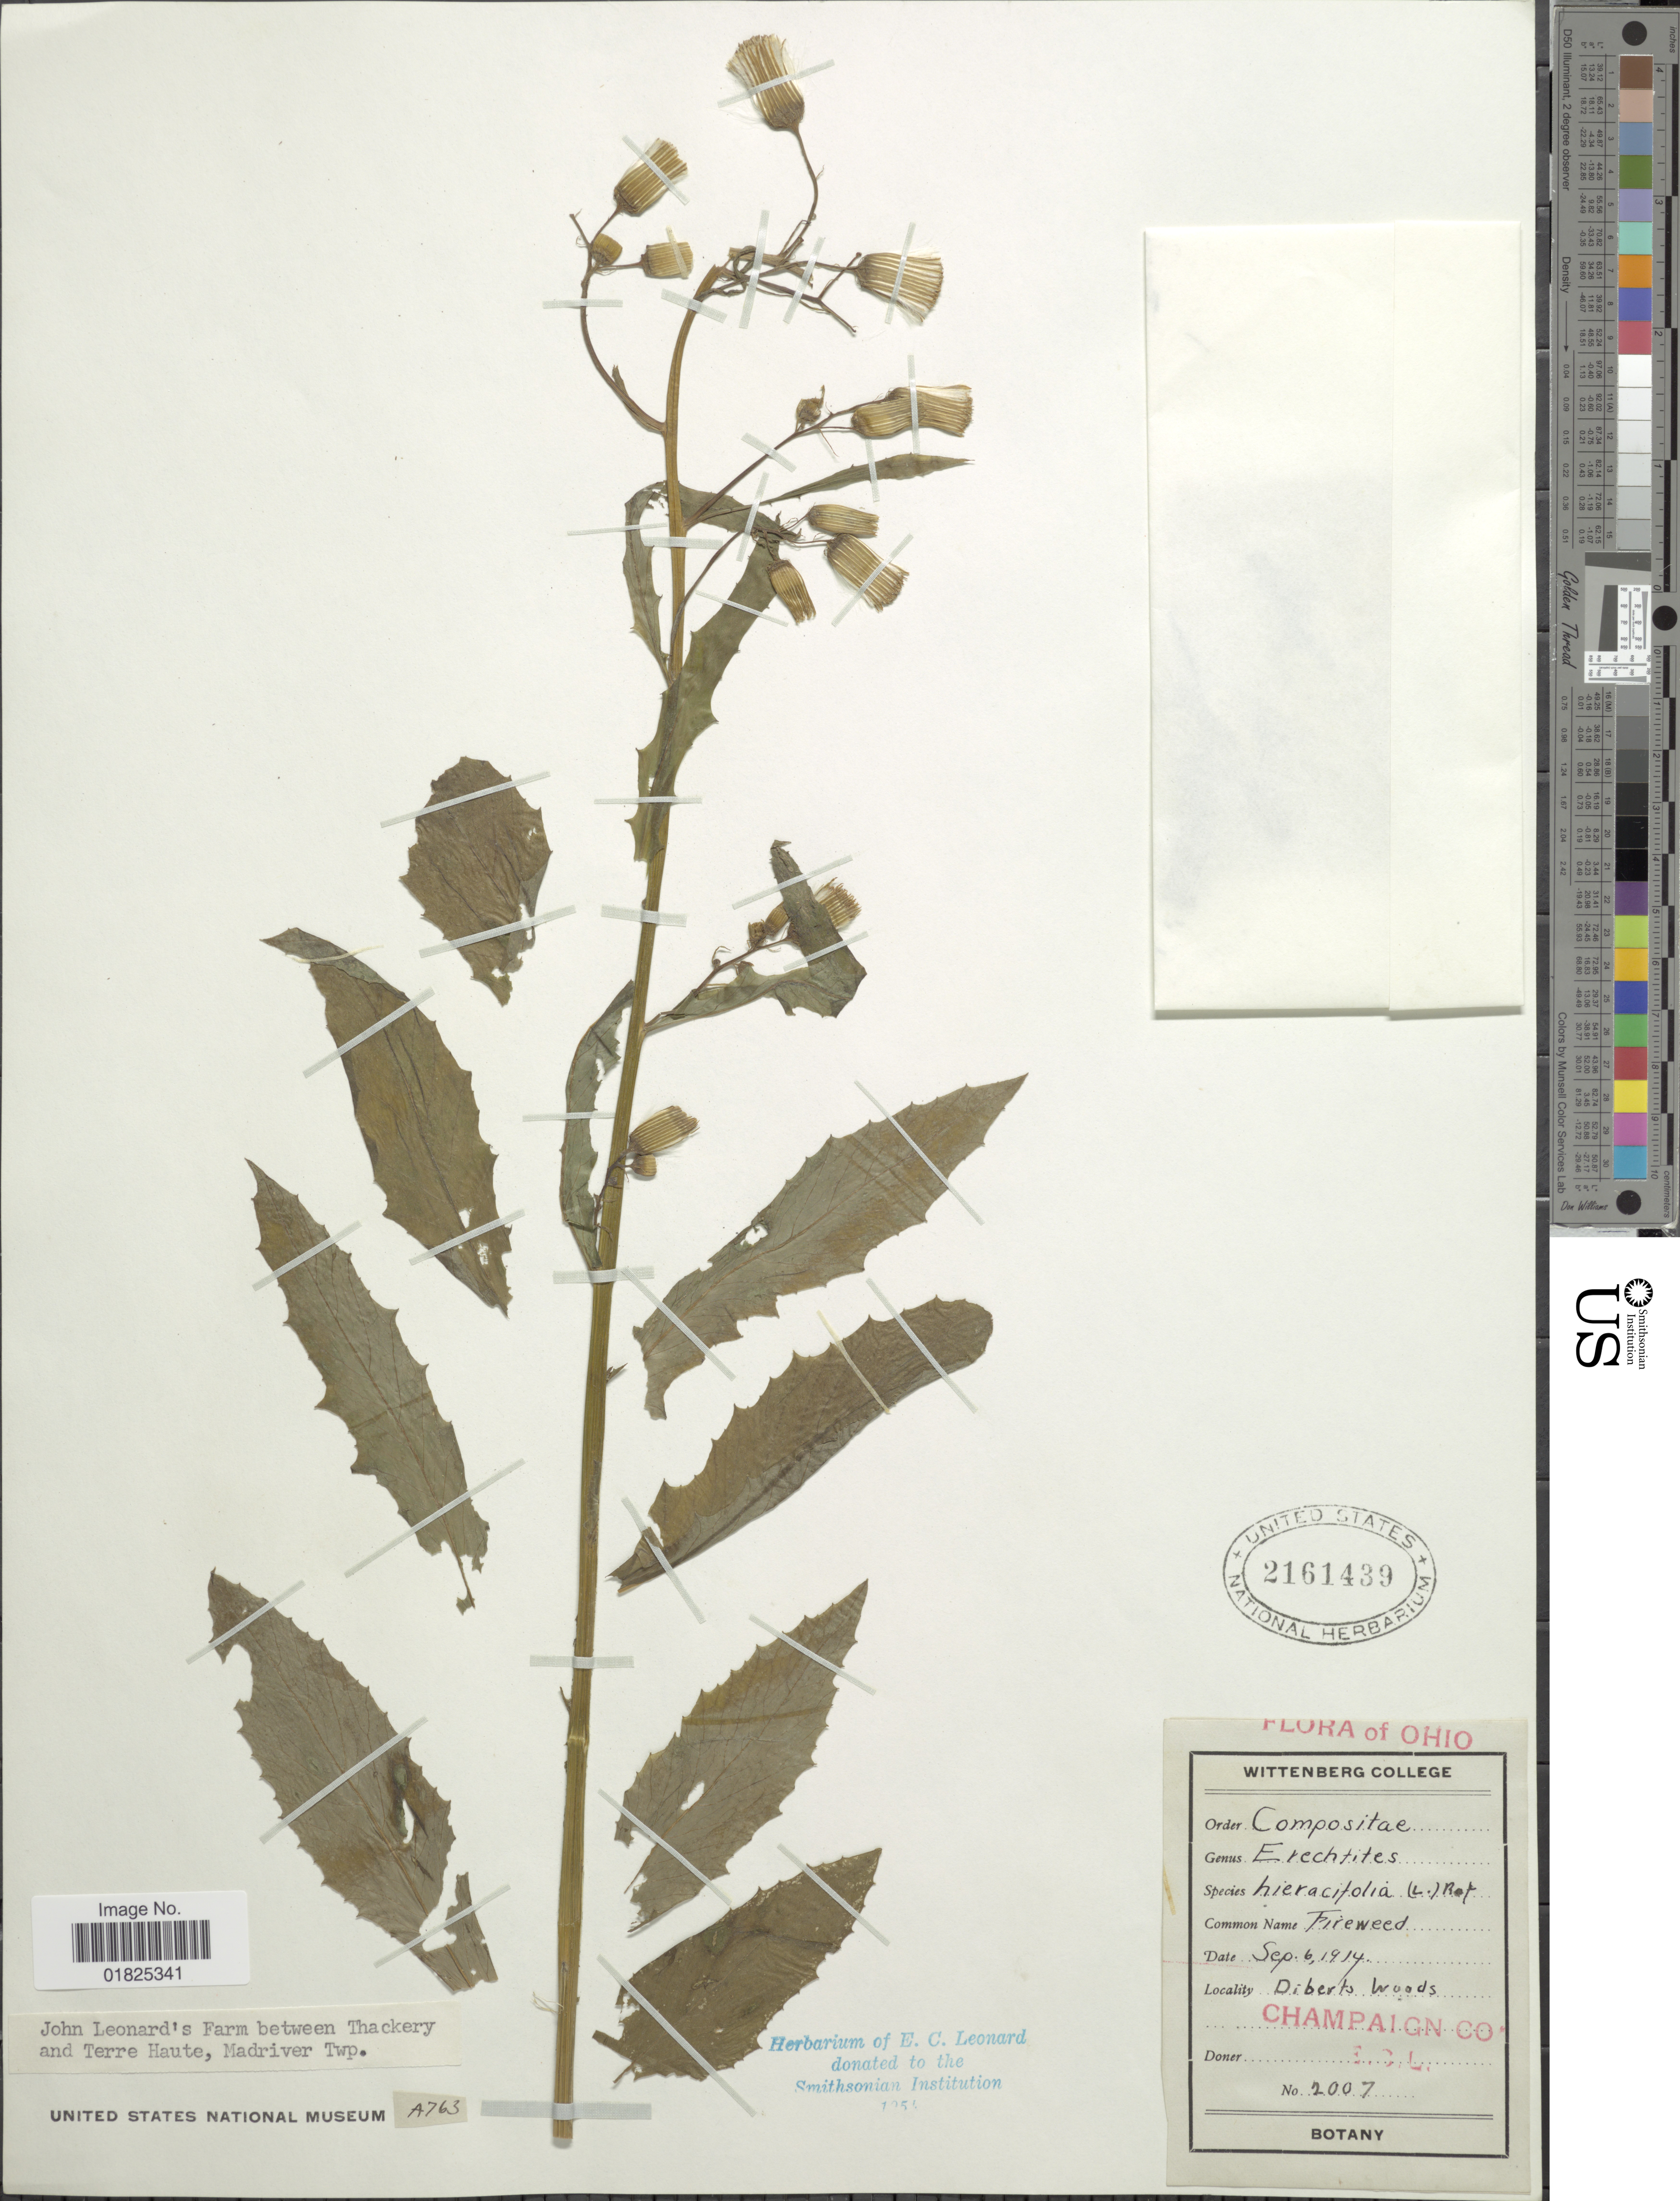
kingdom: Plantae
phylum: Tracheophyta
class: Magnoliopsida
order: Asterales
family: Asteraceae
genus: Erechtites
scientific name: Erechtites hieraciifolius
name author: (L.) Raf. ex DC.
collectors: E. C. Leonard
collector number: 2007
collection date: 1914-09-06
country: United States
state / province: Ohio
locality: Champaign Co. John Leonard's Farm between Thackery and Terre Haute, Madriver Twp.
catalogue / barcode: US 2161439